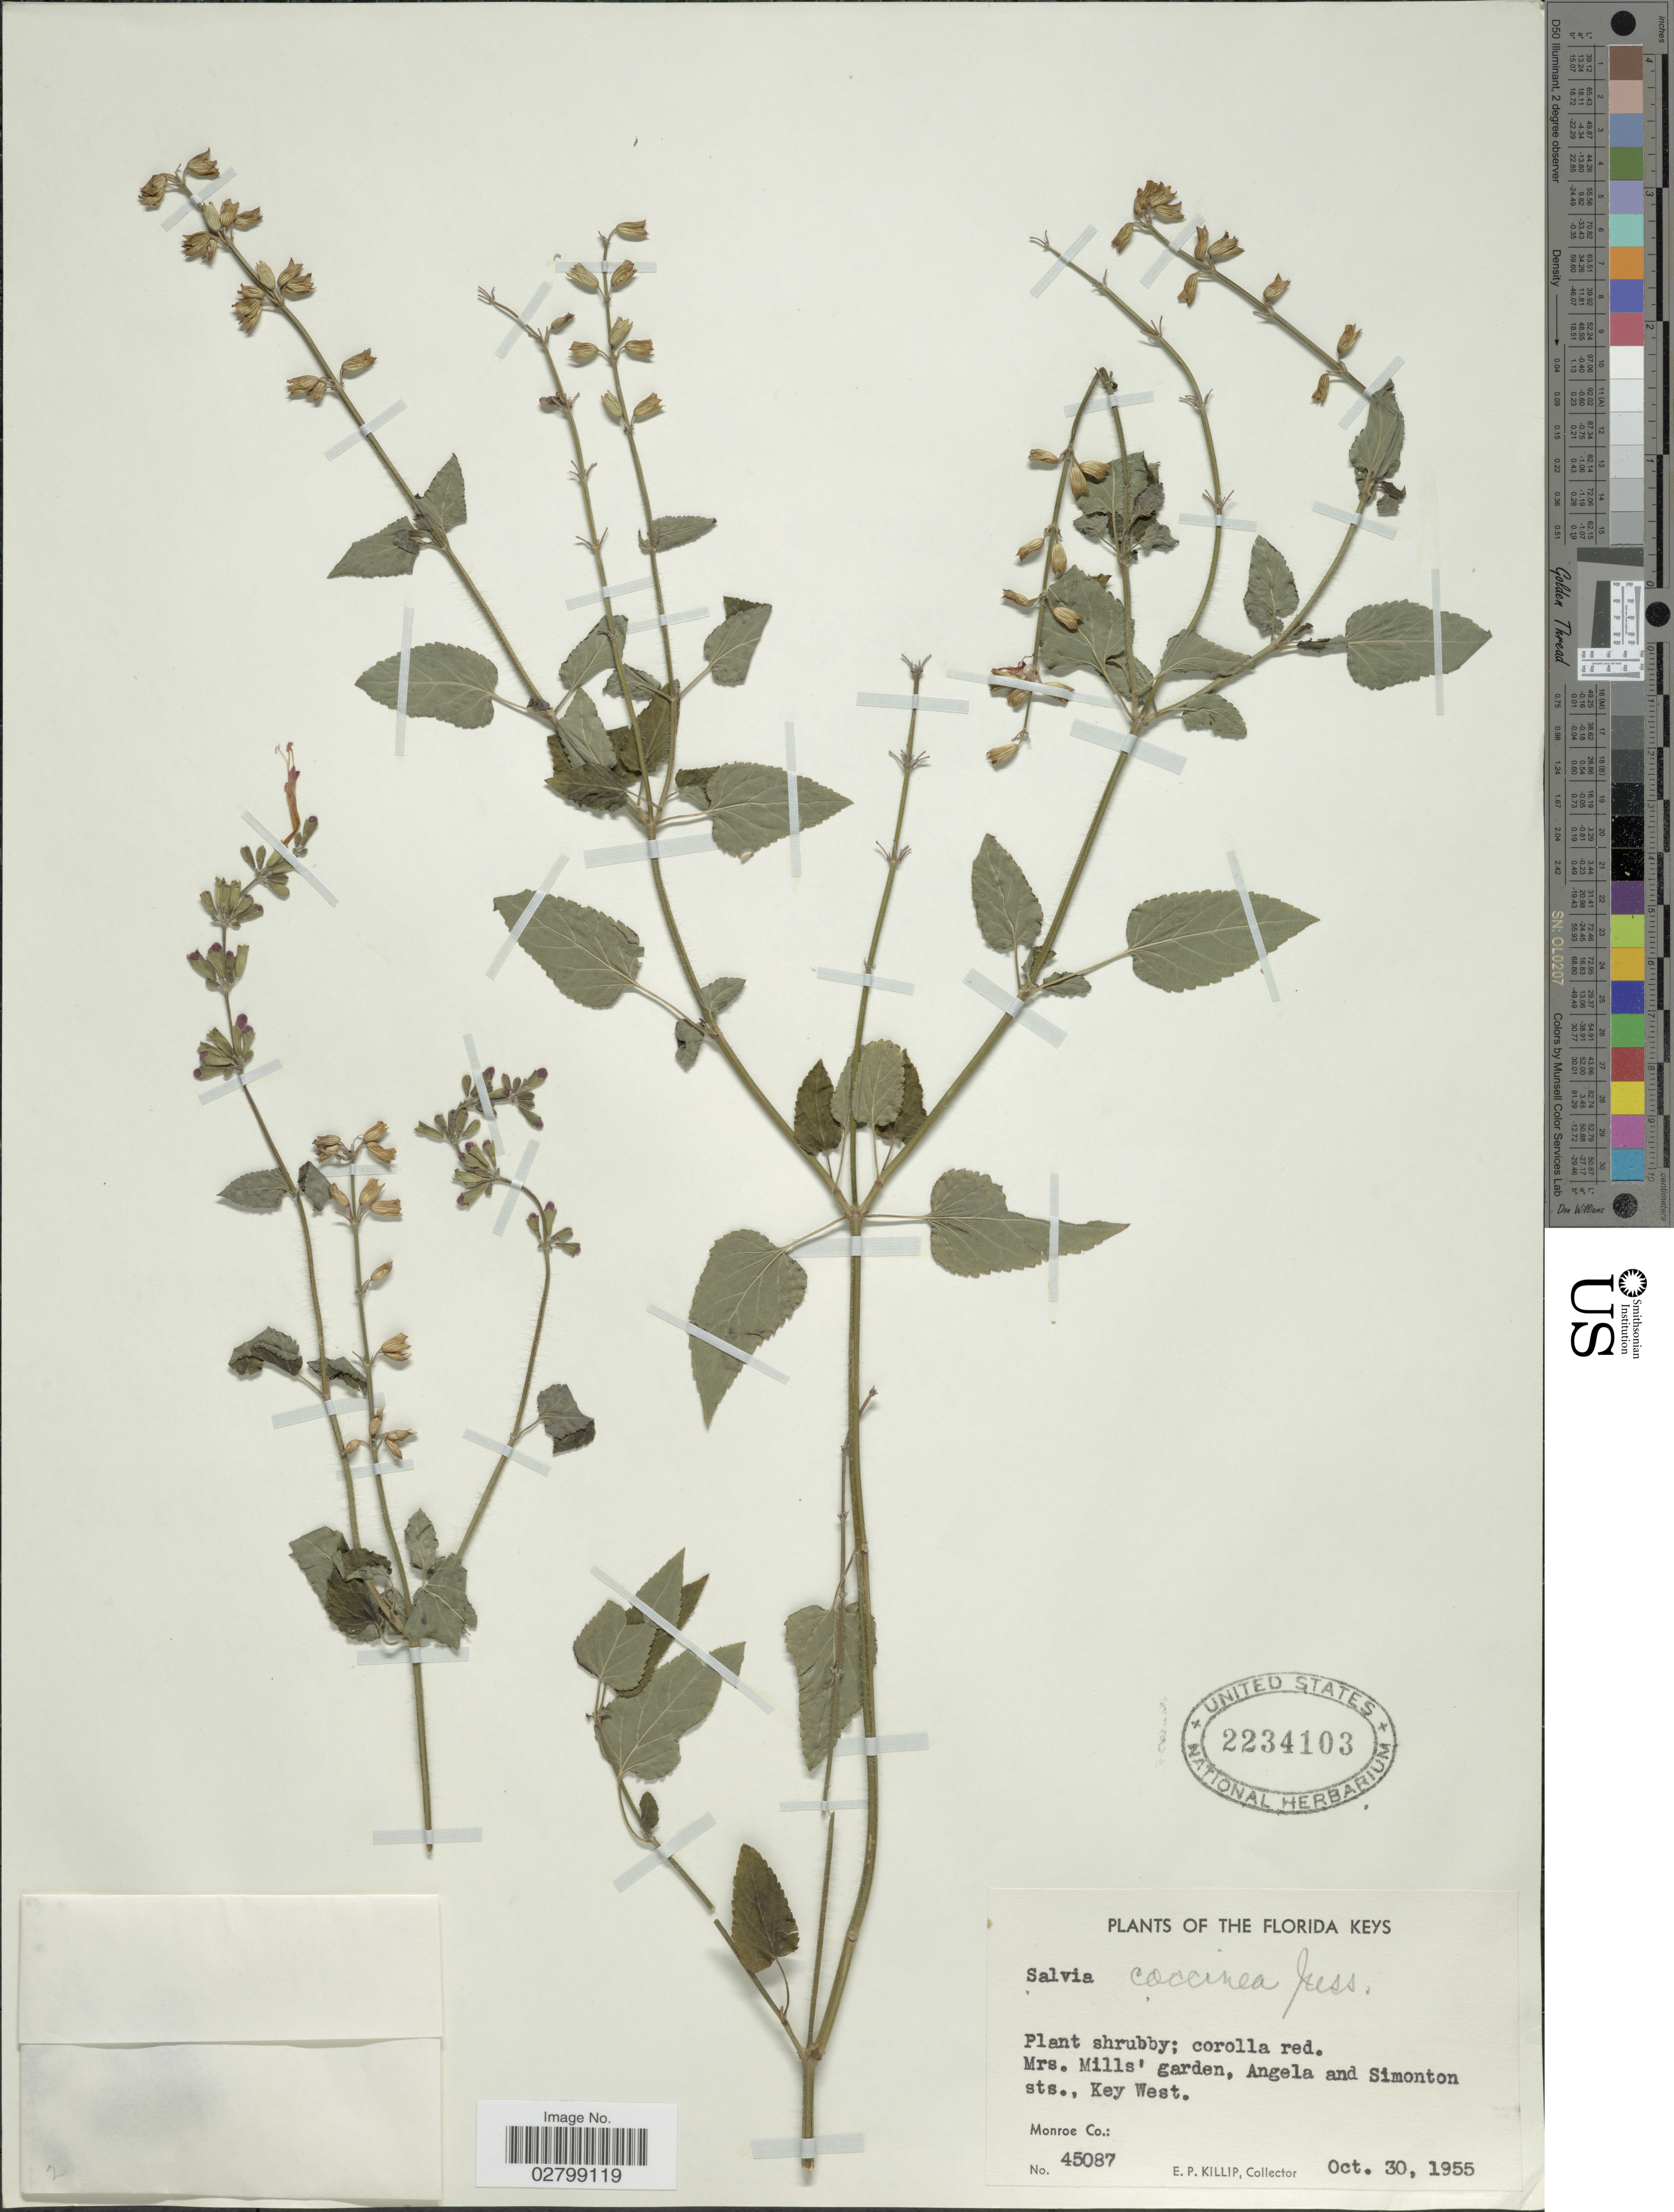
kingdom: Plantae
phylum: Tracheophyta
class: Magnoliopsida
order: Lamiales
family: Lamiaceae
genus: Salvia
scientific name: Salvia coccinea 'Naples Lavender'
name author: L. f. ex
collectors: E. P. Killip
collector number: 45087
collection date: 1955-10-30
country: United States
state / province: Florida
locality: Florida Keys. Mrs. Mill's garden, Angela and Simonton sts., Key West. Monroe Co.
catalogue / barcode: US 2234103